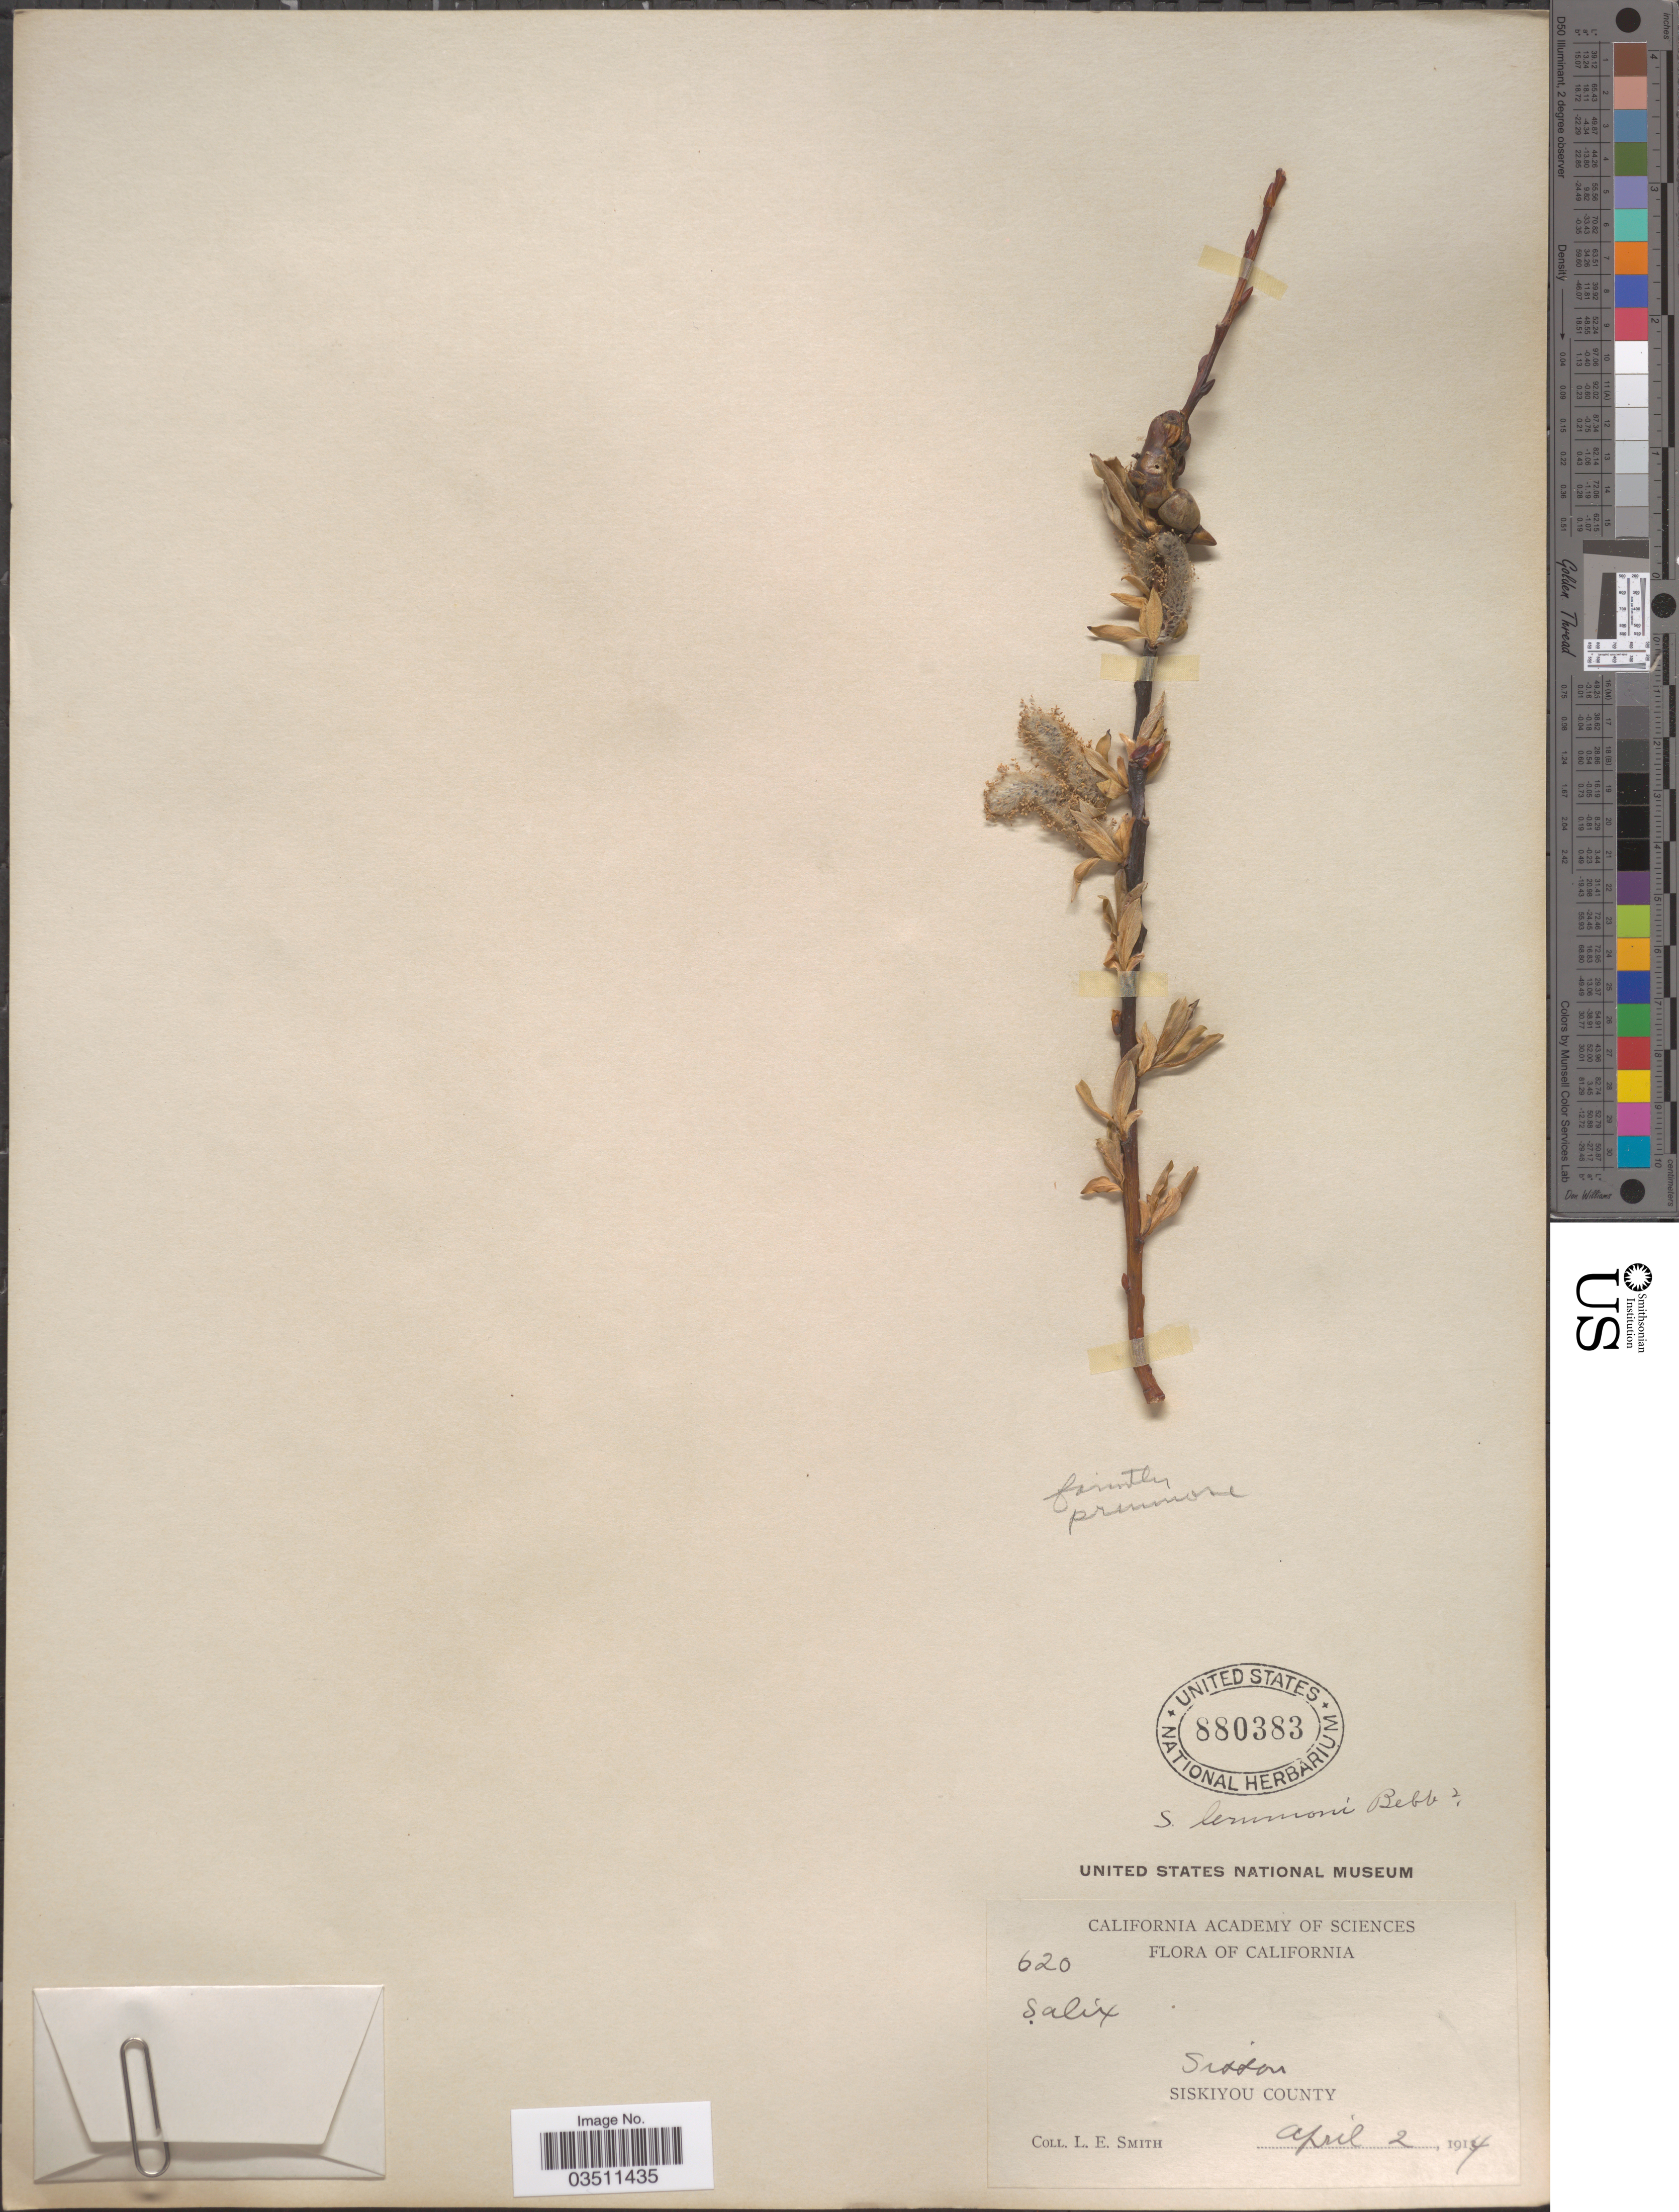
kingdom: Plantae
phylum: Tracheophyta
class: Magnoliopsida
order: Malpighiales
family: Salicaceae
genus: Salix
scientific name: Salix lemmonii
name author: Bebb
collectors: L. E. Smith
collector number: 620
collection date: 1914-04-02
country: United States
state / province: California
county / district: Siskiyou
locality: Sisson, Siskiyou County.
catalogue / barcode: US 880383